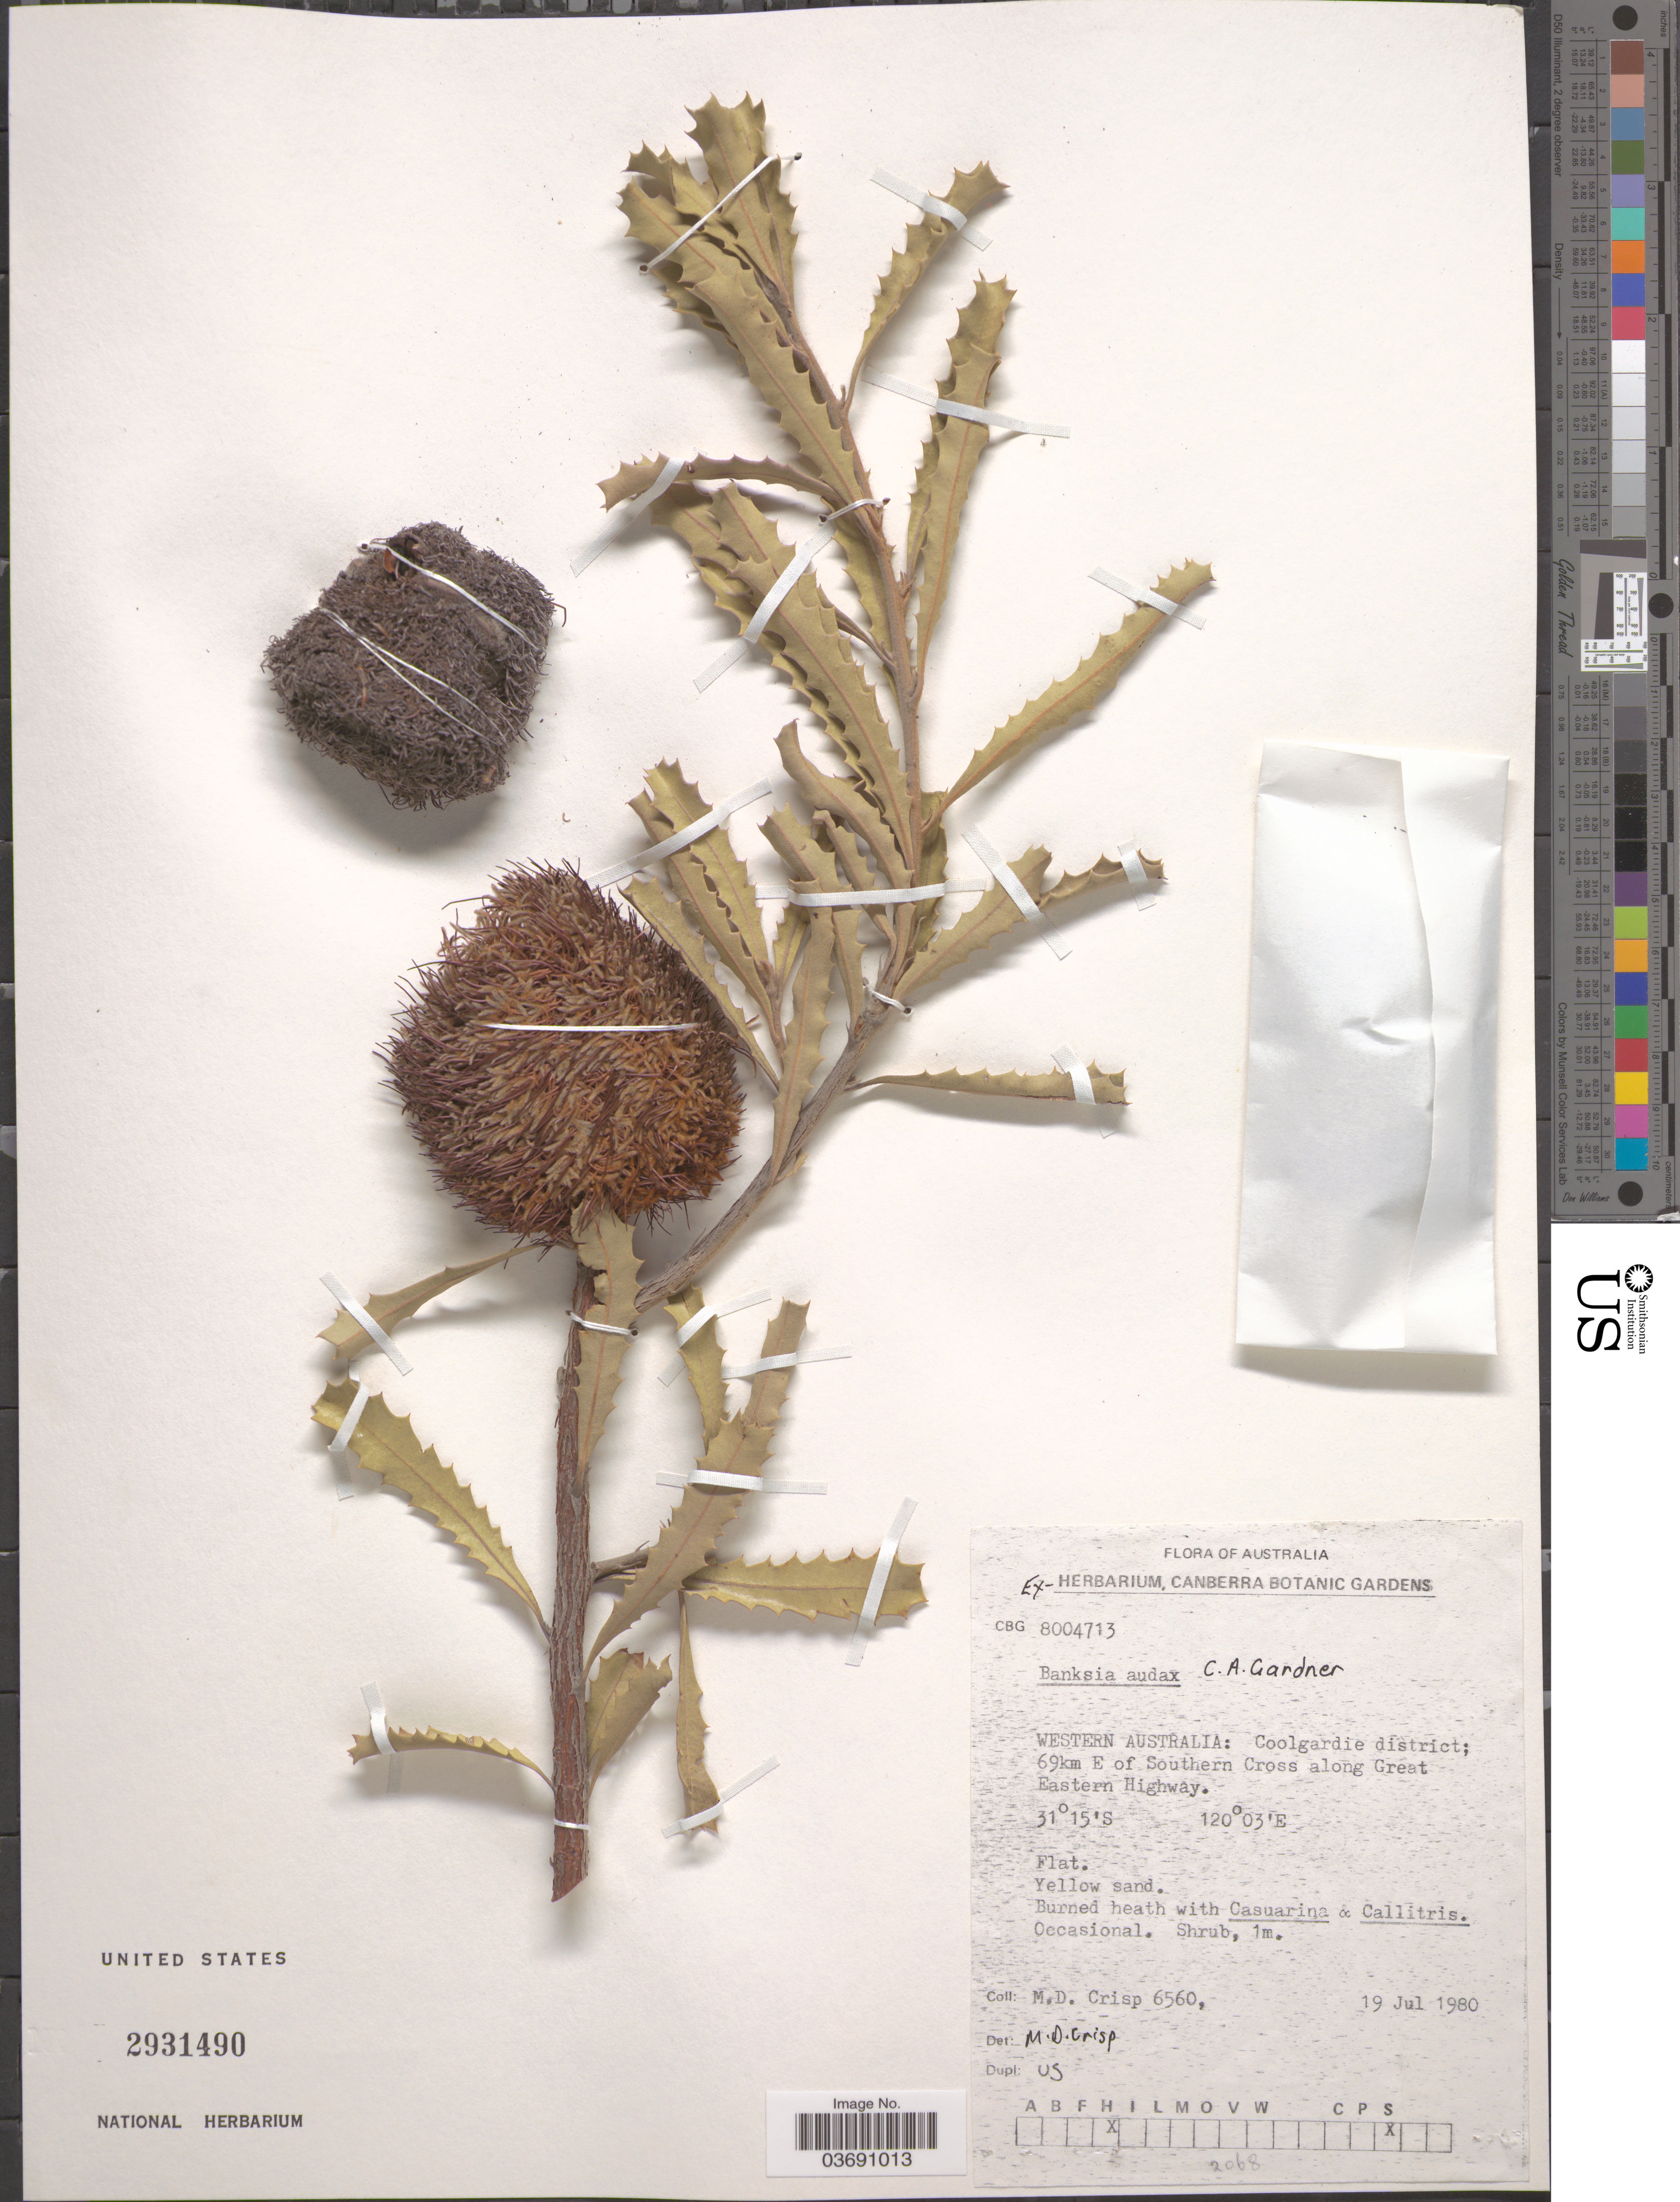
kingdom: Plantae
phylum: Tracheophyta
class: Magnoliopsida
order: Proteales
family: Proteaceae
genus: Banksia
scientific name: Banksia audax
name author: C.A. Gardner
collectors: M. Crisp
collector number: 6560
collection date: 1980-07-19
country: Australia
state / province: Western Australia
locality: Coolgardie district; 69km E of Southern Cross along Great Eastern Highway.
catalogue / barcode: US 2931490